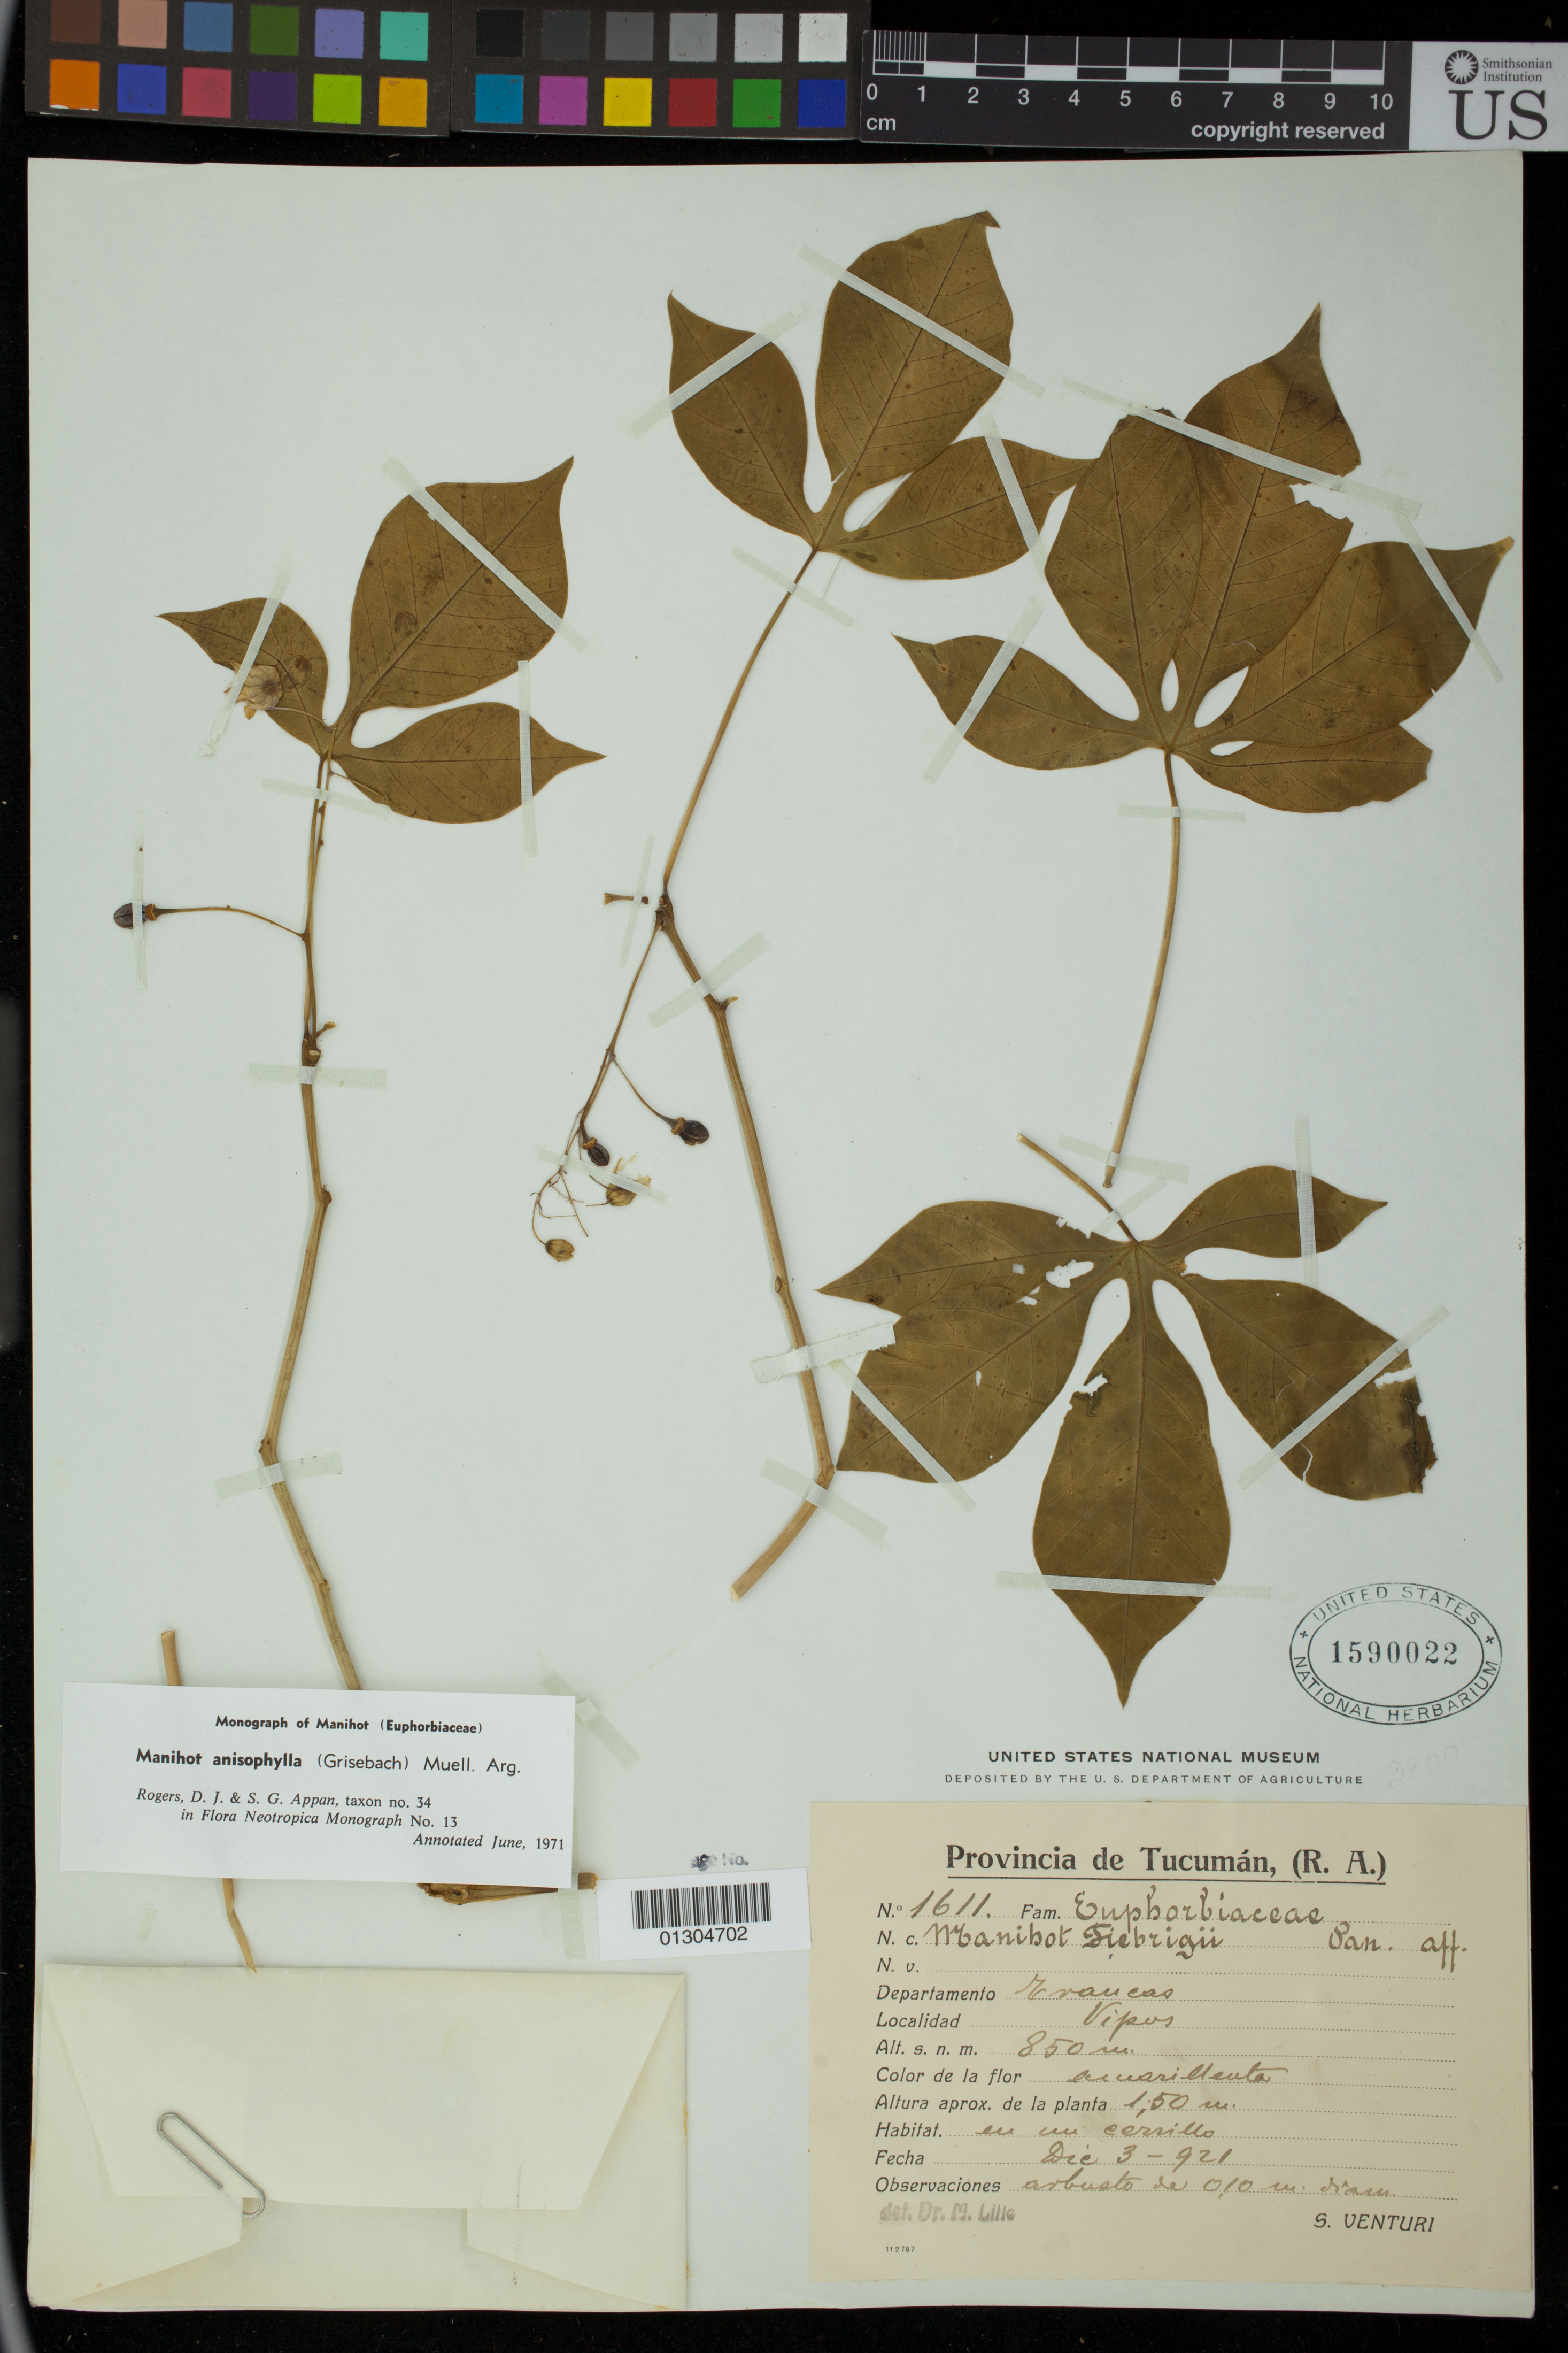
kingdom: Plantae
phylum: Tracheophyta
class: Magnoliopsida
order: Malpighiales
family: Euphorbiaceae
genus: Manihot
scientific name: Manihot anisophylla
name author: (Griseb.) Müll. Arg.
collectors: S. Venturi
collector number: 1611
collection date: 1921-12-03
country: Argentina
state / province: Tucumán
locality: Trancas, Vipos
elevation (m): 850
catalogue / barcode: US 1590022